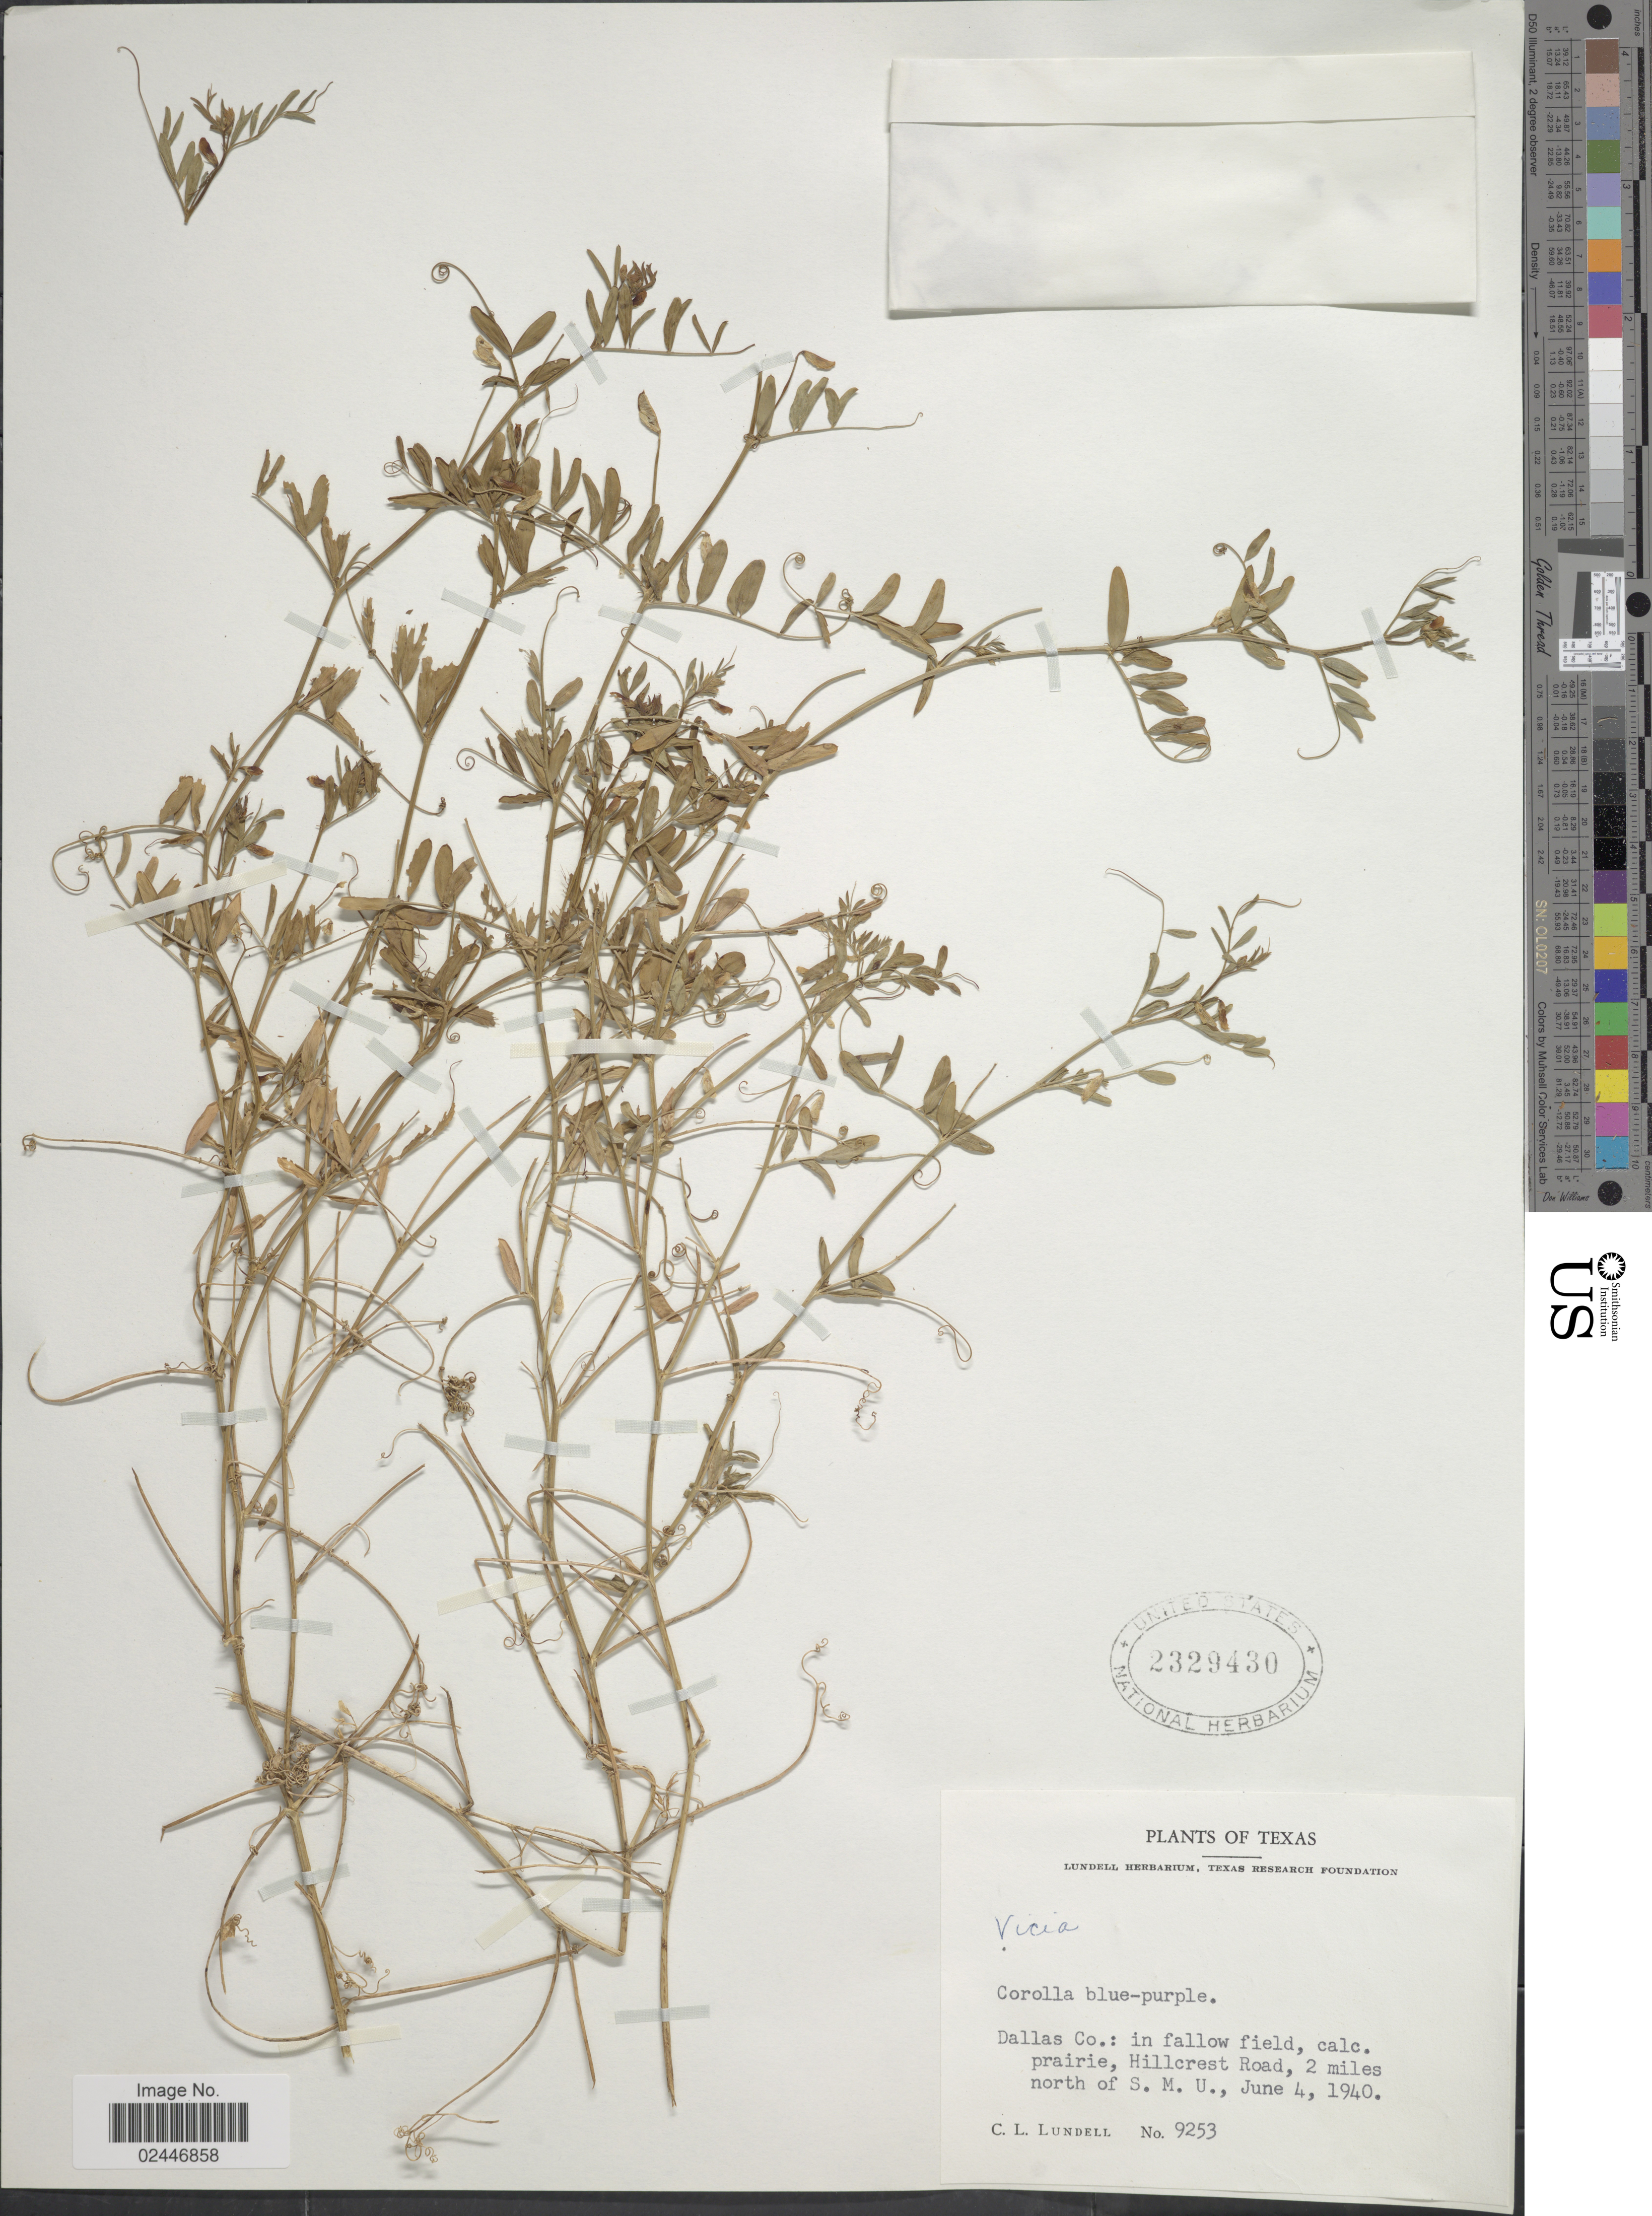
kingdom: Plantae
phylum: Tracheophyta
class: Magnoliopsida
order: Fabales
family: Fabaceae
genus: Vicia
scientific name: Vicia sp.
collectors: C. L. Lundell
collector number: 9253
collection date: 1940-06-04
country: United States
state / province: Texas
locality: Dallas Co.: in fallow field, calc. prairie, Hillcrest Road, 2 miles north of S.M.U.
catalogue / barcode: US 2329430